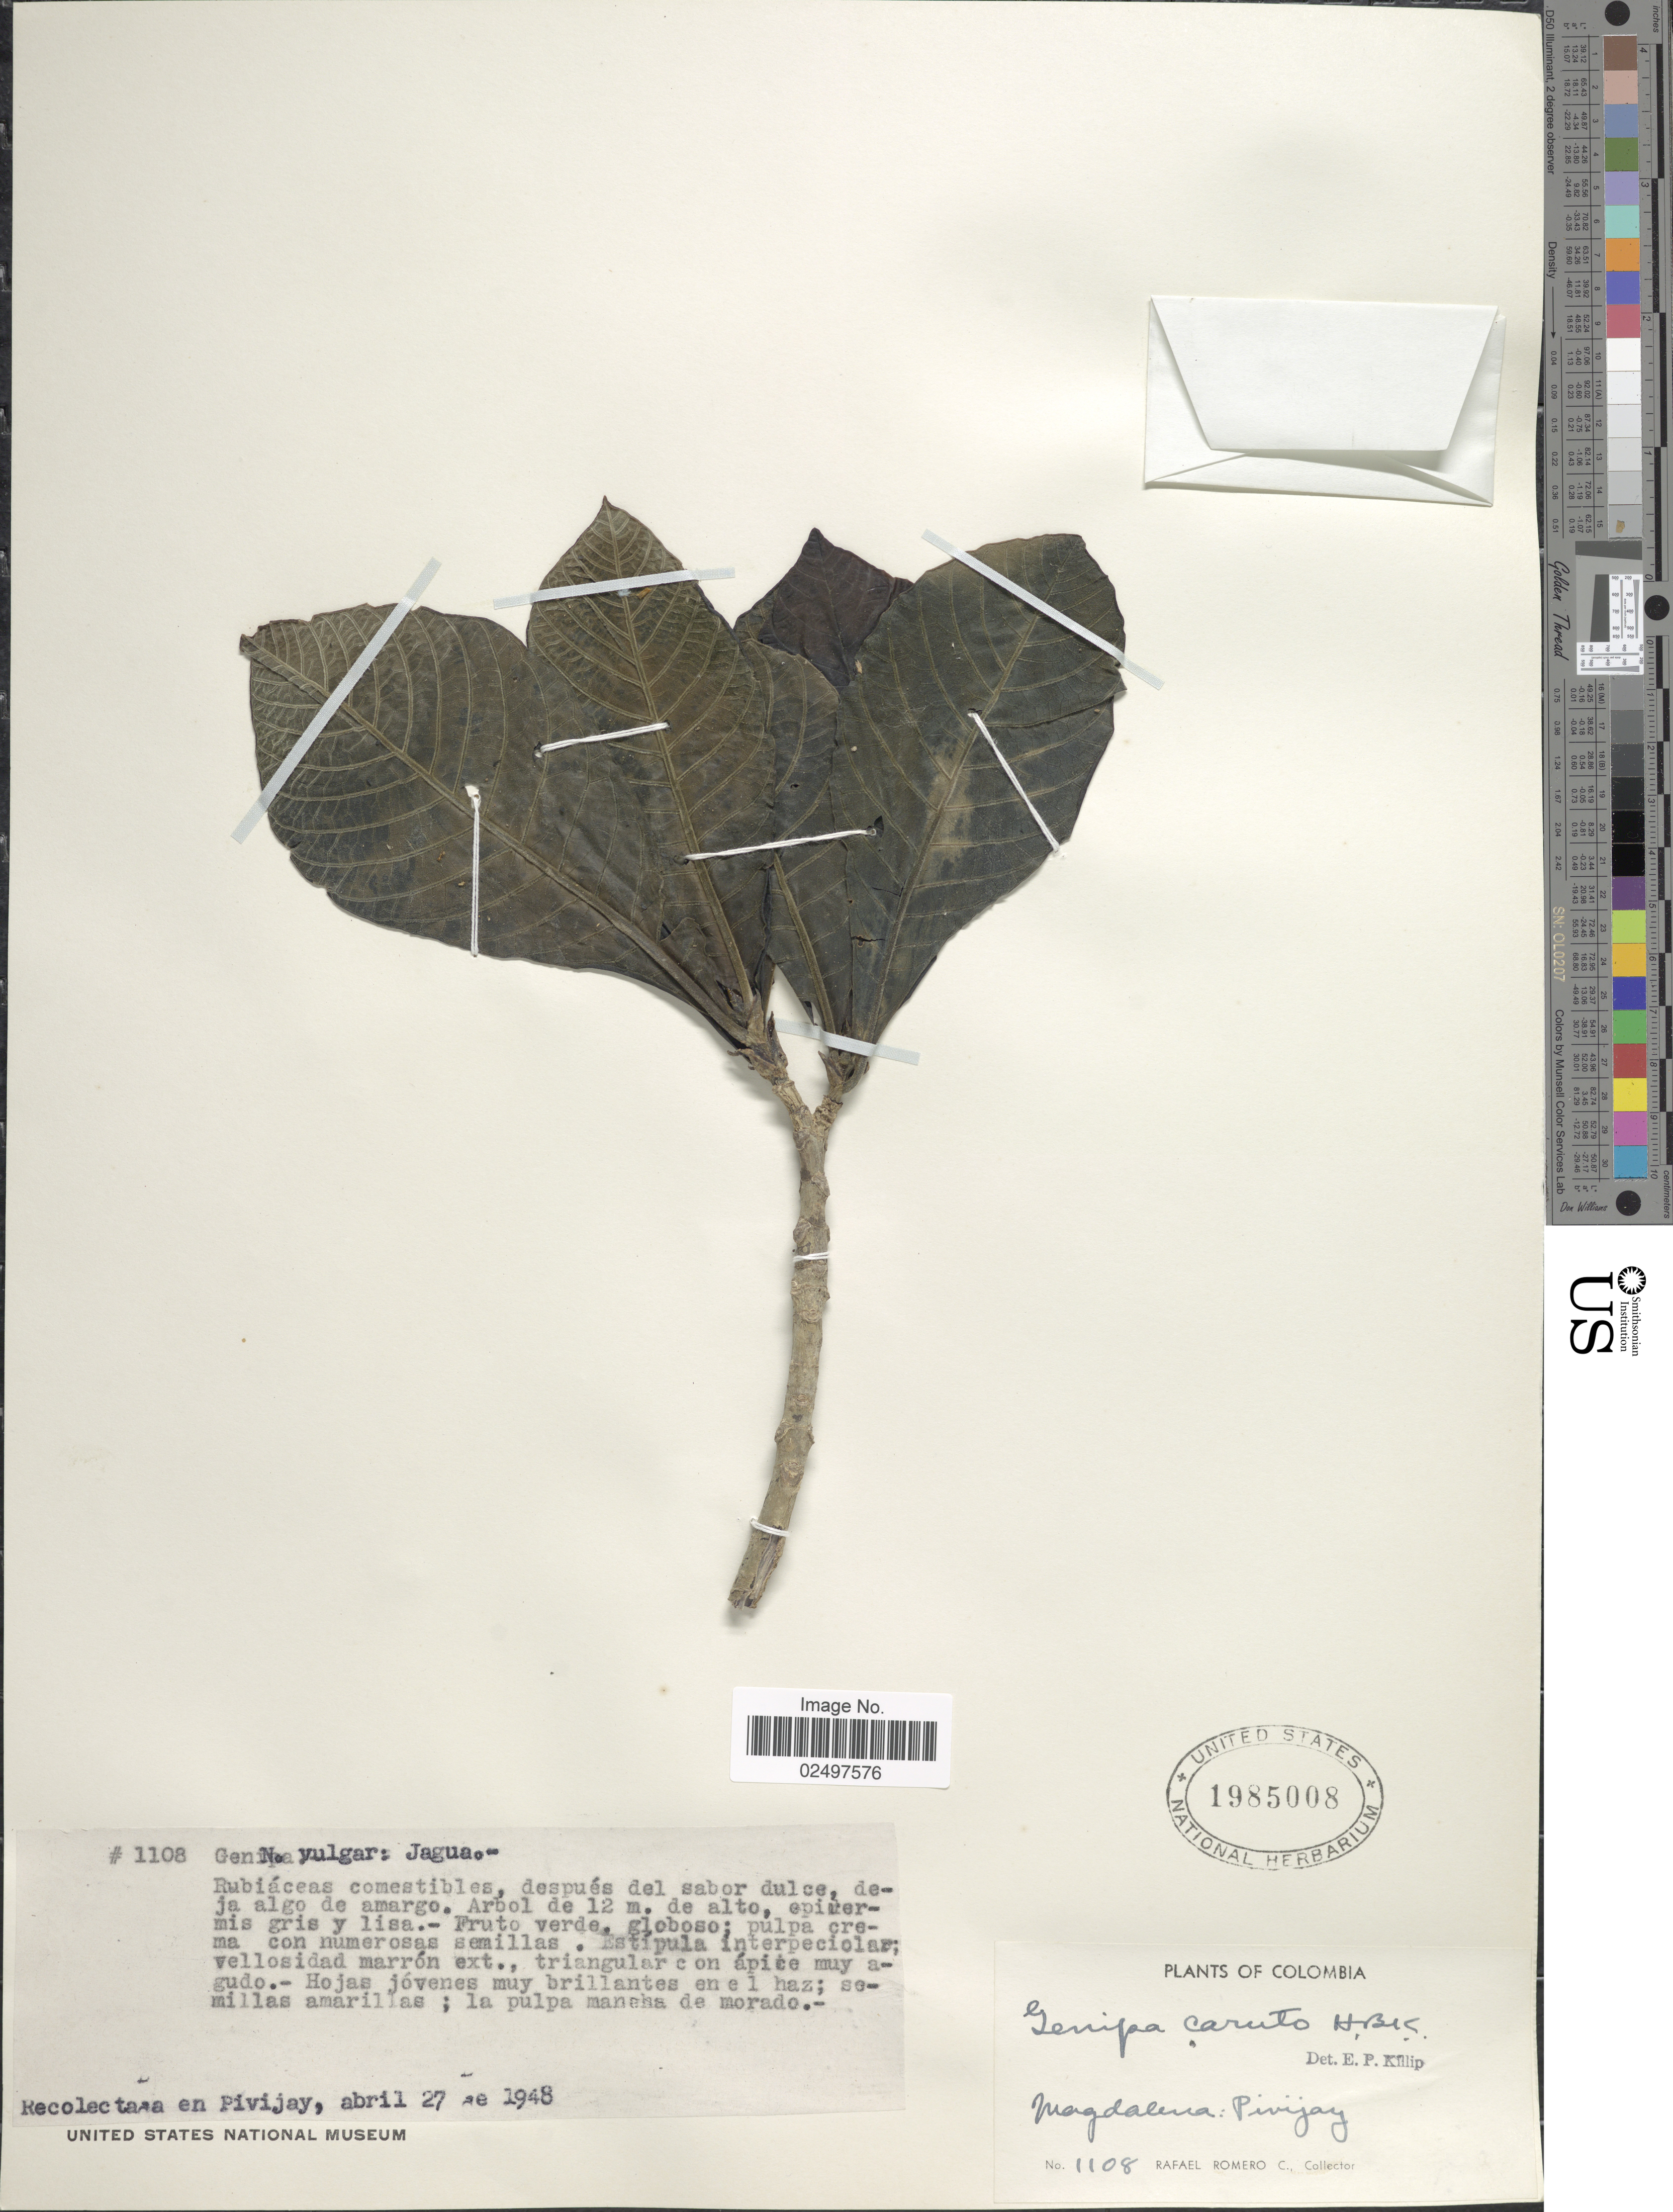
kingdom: Plantae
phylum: Tracheophyta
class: Magnoliopsida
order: Gentianales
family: Rubiaceae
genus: Genipa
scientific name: Genipa americana var. caruto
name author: (Kunth) K. Schum.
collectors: R. Romero Castañeda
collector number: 1108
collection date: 1948-04-27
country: Colombia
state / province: Magdalena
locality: Pivijay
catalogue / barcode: US 1985008